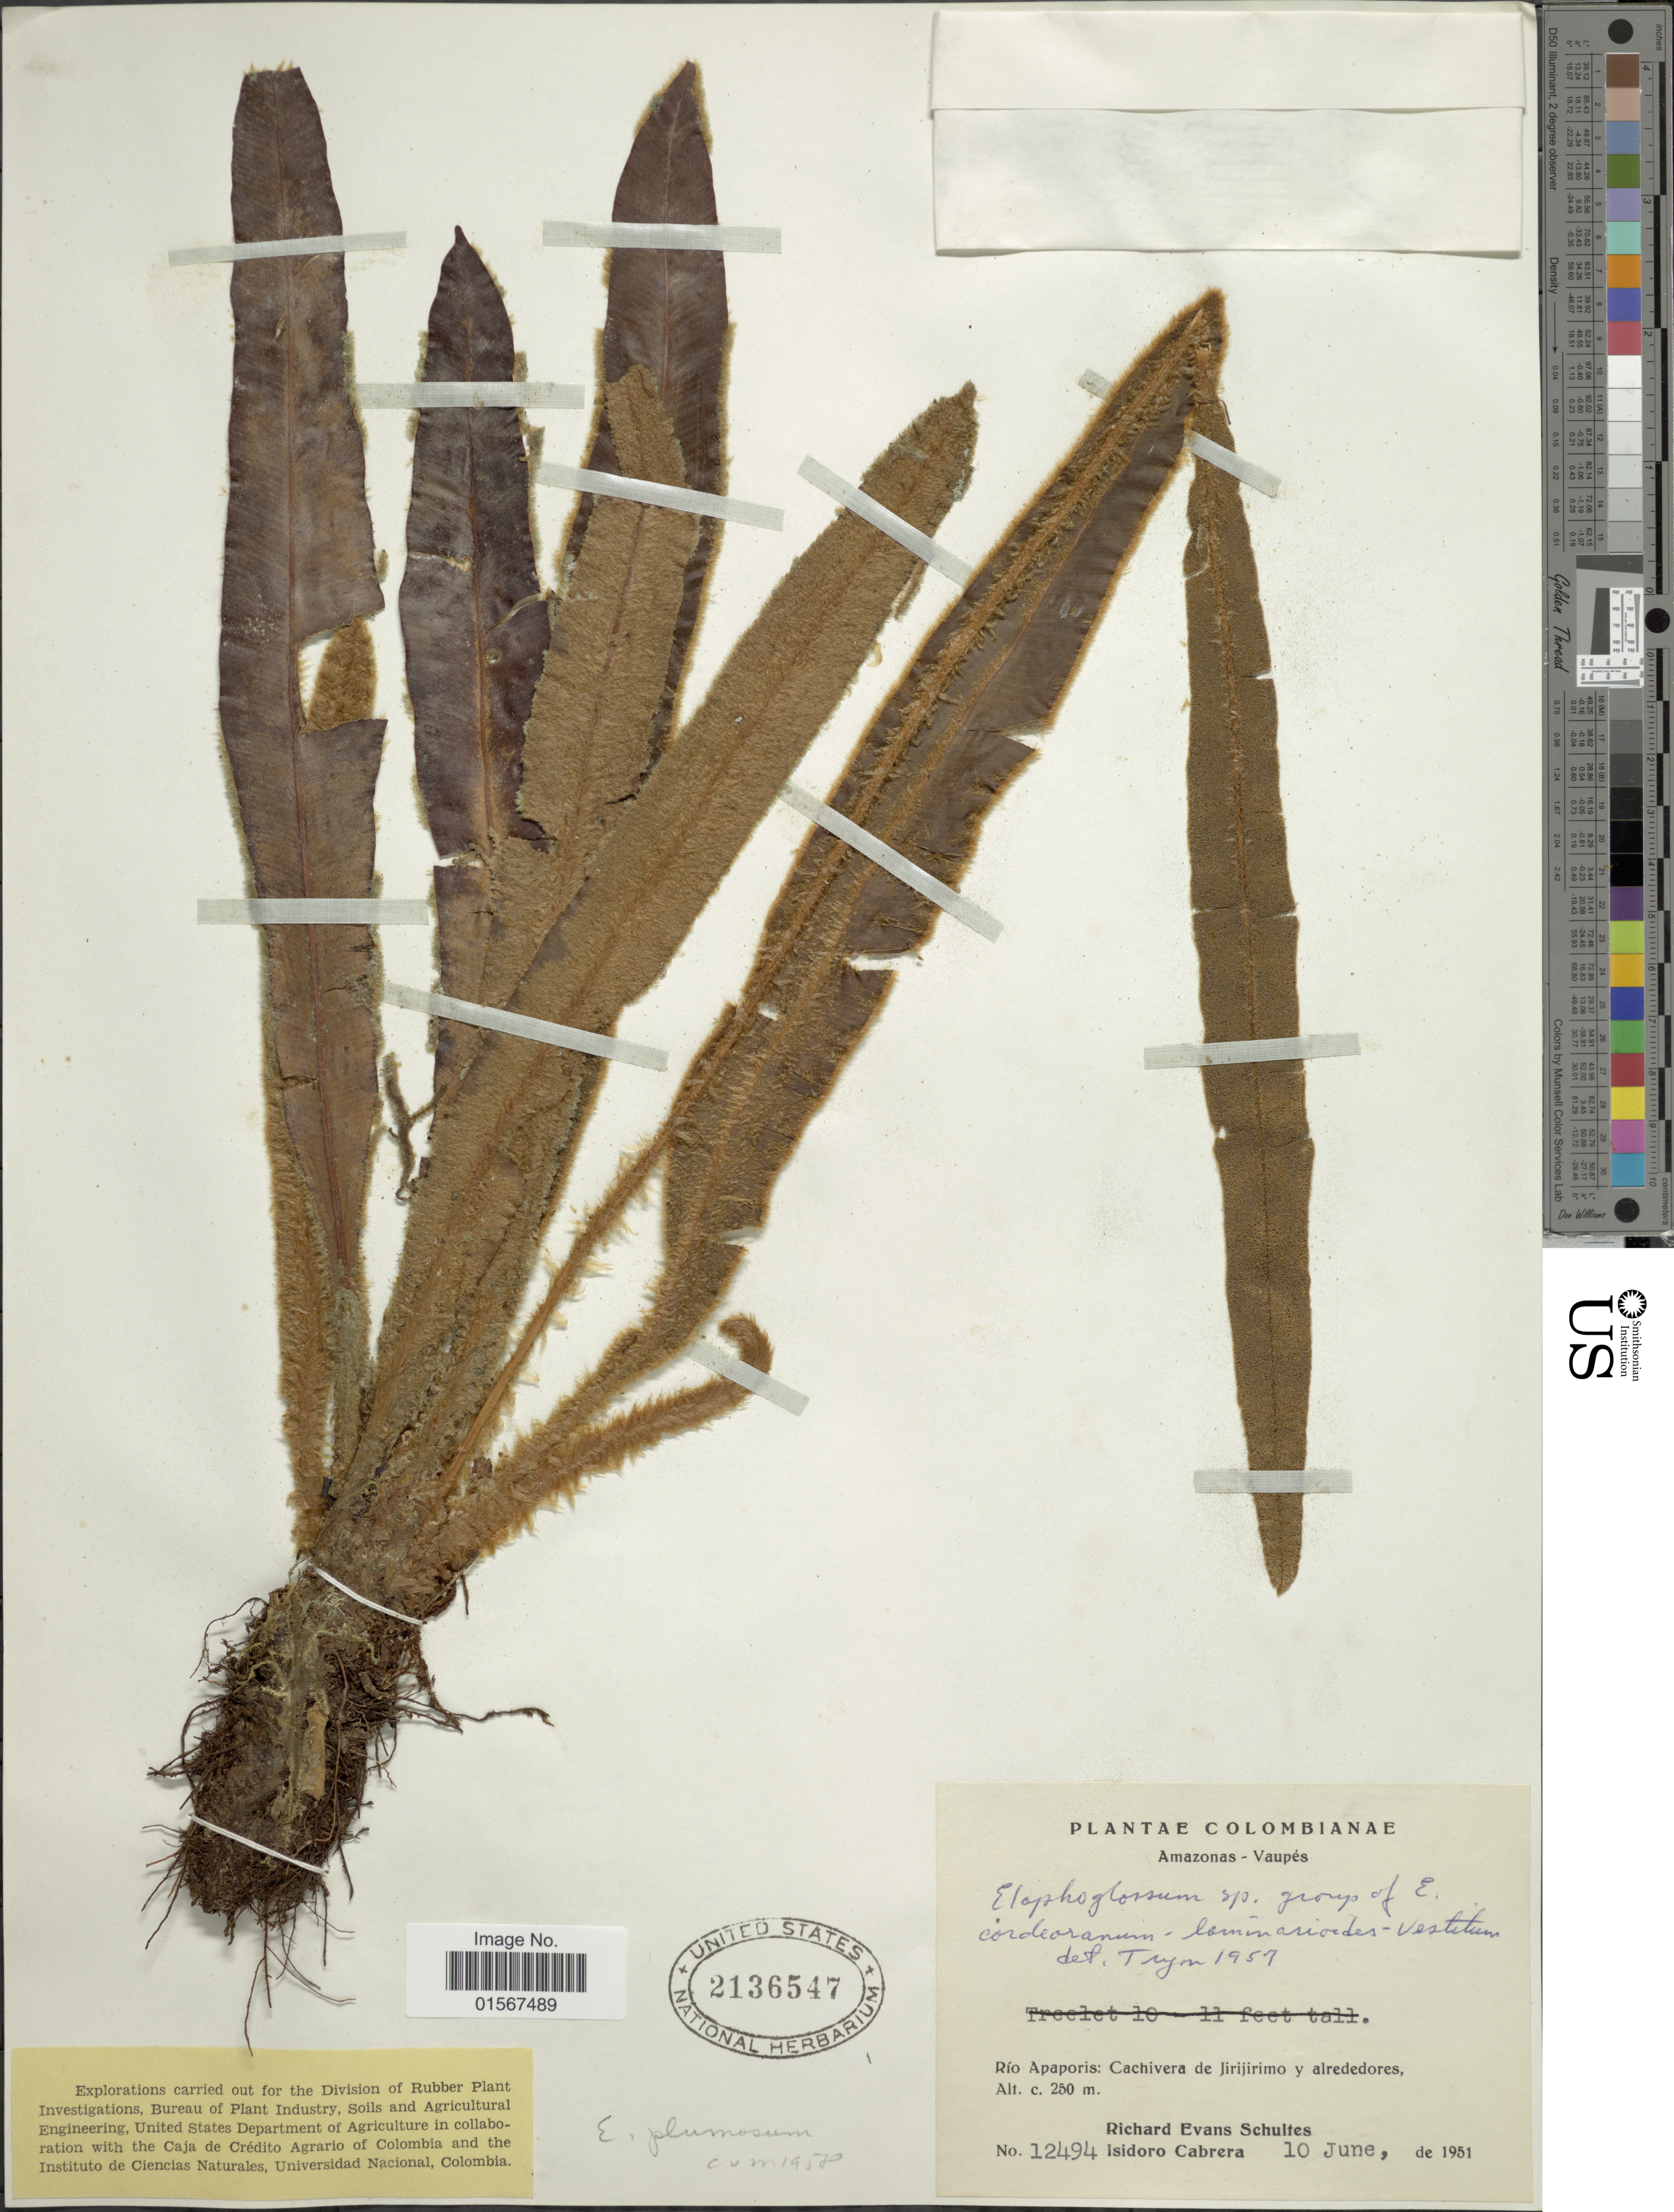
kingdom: Plantae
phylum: Tracheophyta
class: Polypodiopsida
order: Polypodiales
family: Dryopteridaceae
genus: Elaphoglossum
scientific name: Elaphoglossum plumosum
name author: (Fée) T. Moore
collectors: R. E. Schultes & I. Cabrera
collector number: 12494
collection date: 1951-06-10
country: Colombia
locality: Colombianae, Amazonas-Vaupés, Río Apaporis: Cachivera de Jirijirimo y alrededores.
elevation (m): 250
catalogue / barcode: US 2136547